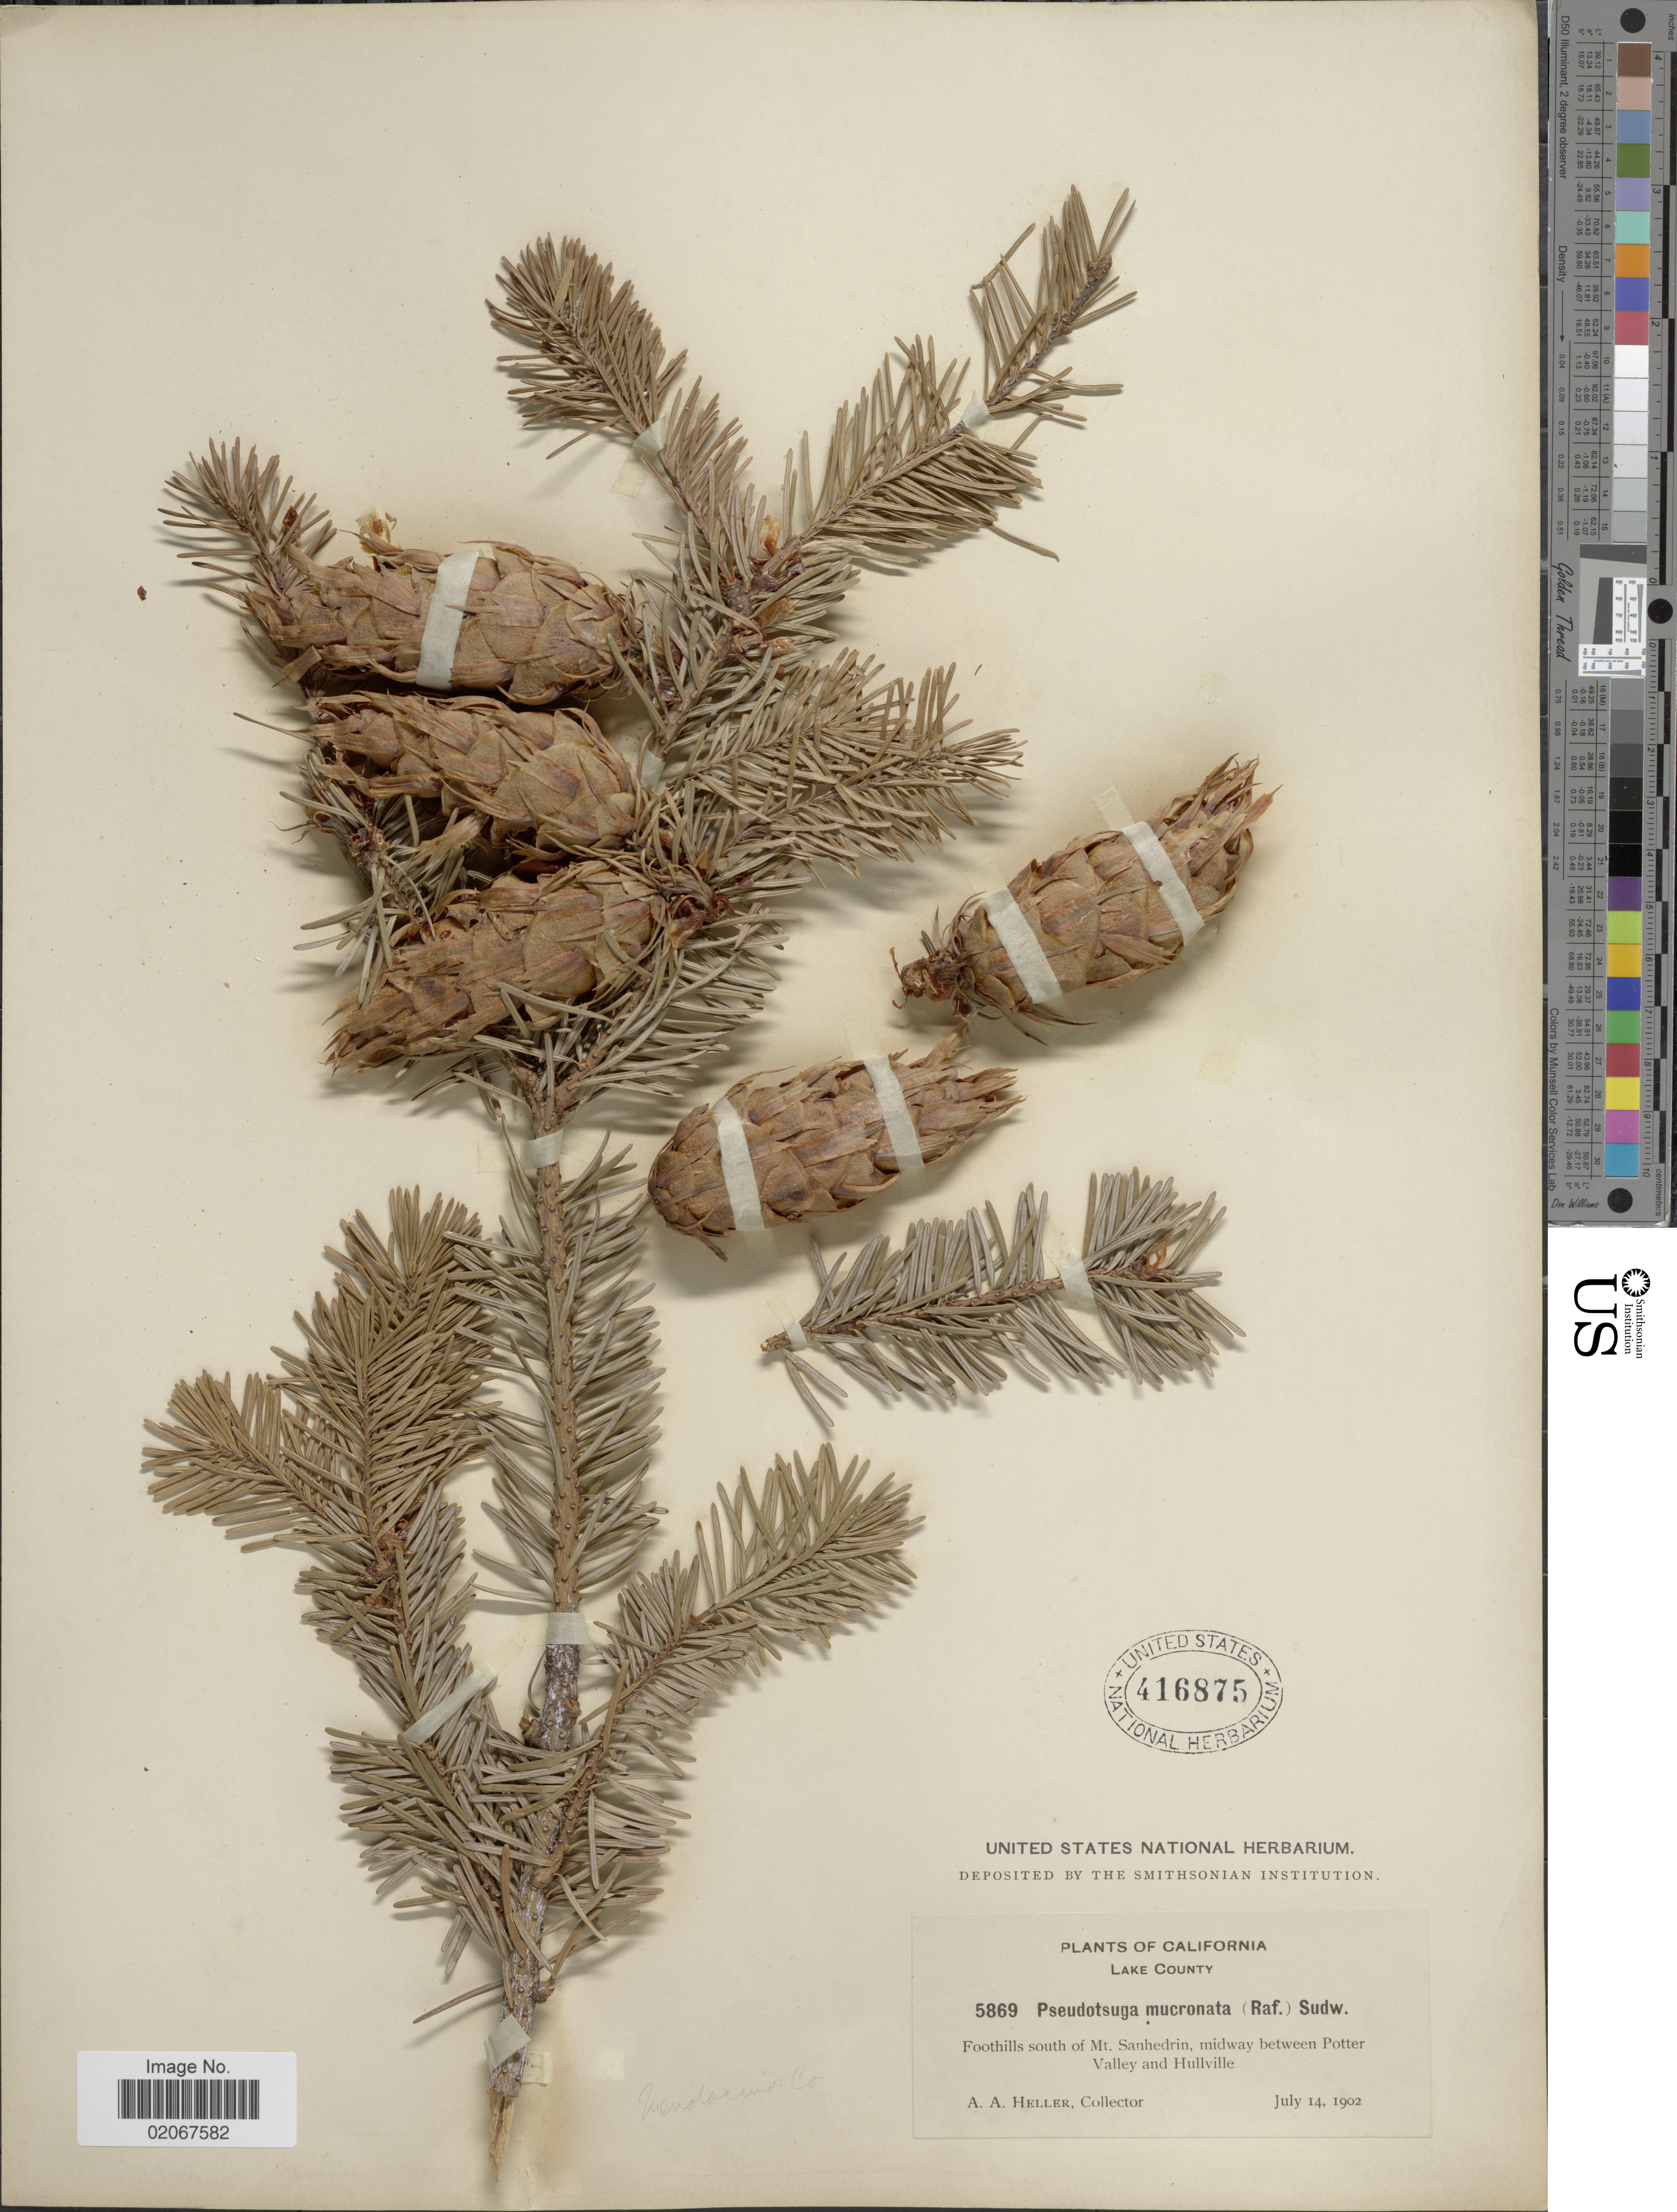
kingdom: Plantae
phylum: Tracheophyta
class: Pinopsida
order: Pinales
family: Pinaceae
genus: Pseudotsuga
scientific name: Pseudotsuga menziesii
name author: (Mirb.) Franco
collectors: A. A. Heller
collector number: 5869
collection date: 1902-07-14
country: United States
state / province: California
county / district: Lake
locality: Foothills south of Mt Sanhedrin, midway between Potter Valley and Hullville. Lakeb County.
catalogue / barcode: US 416875